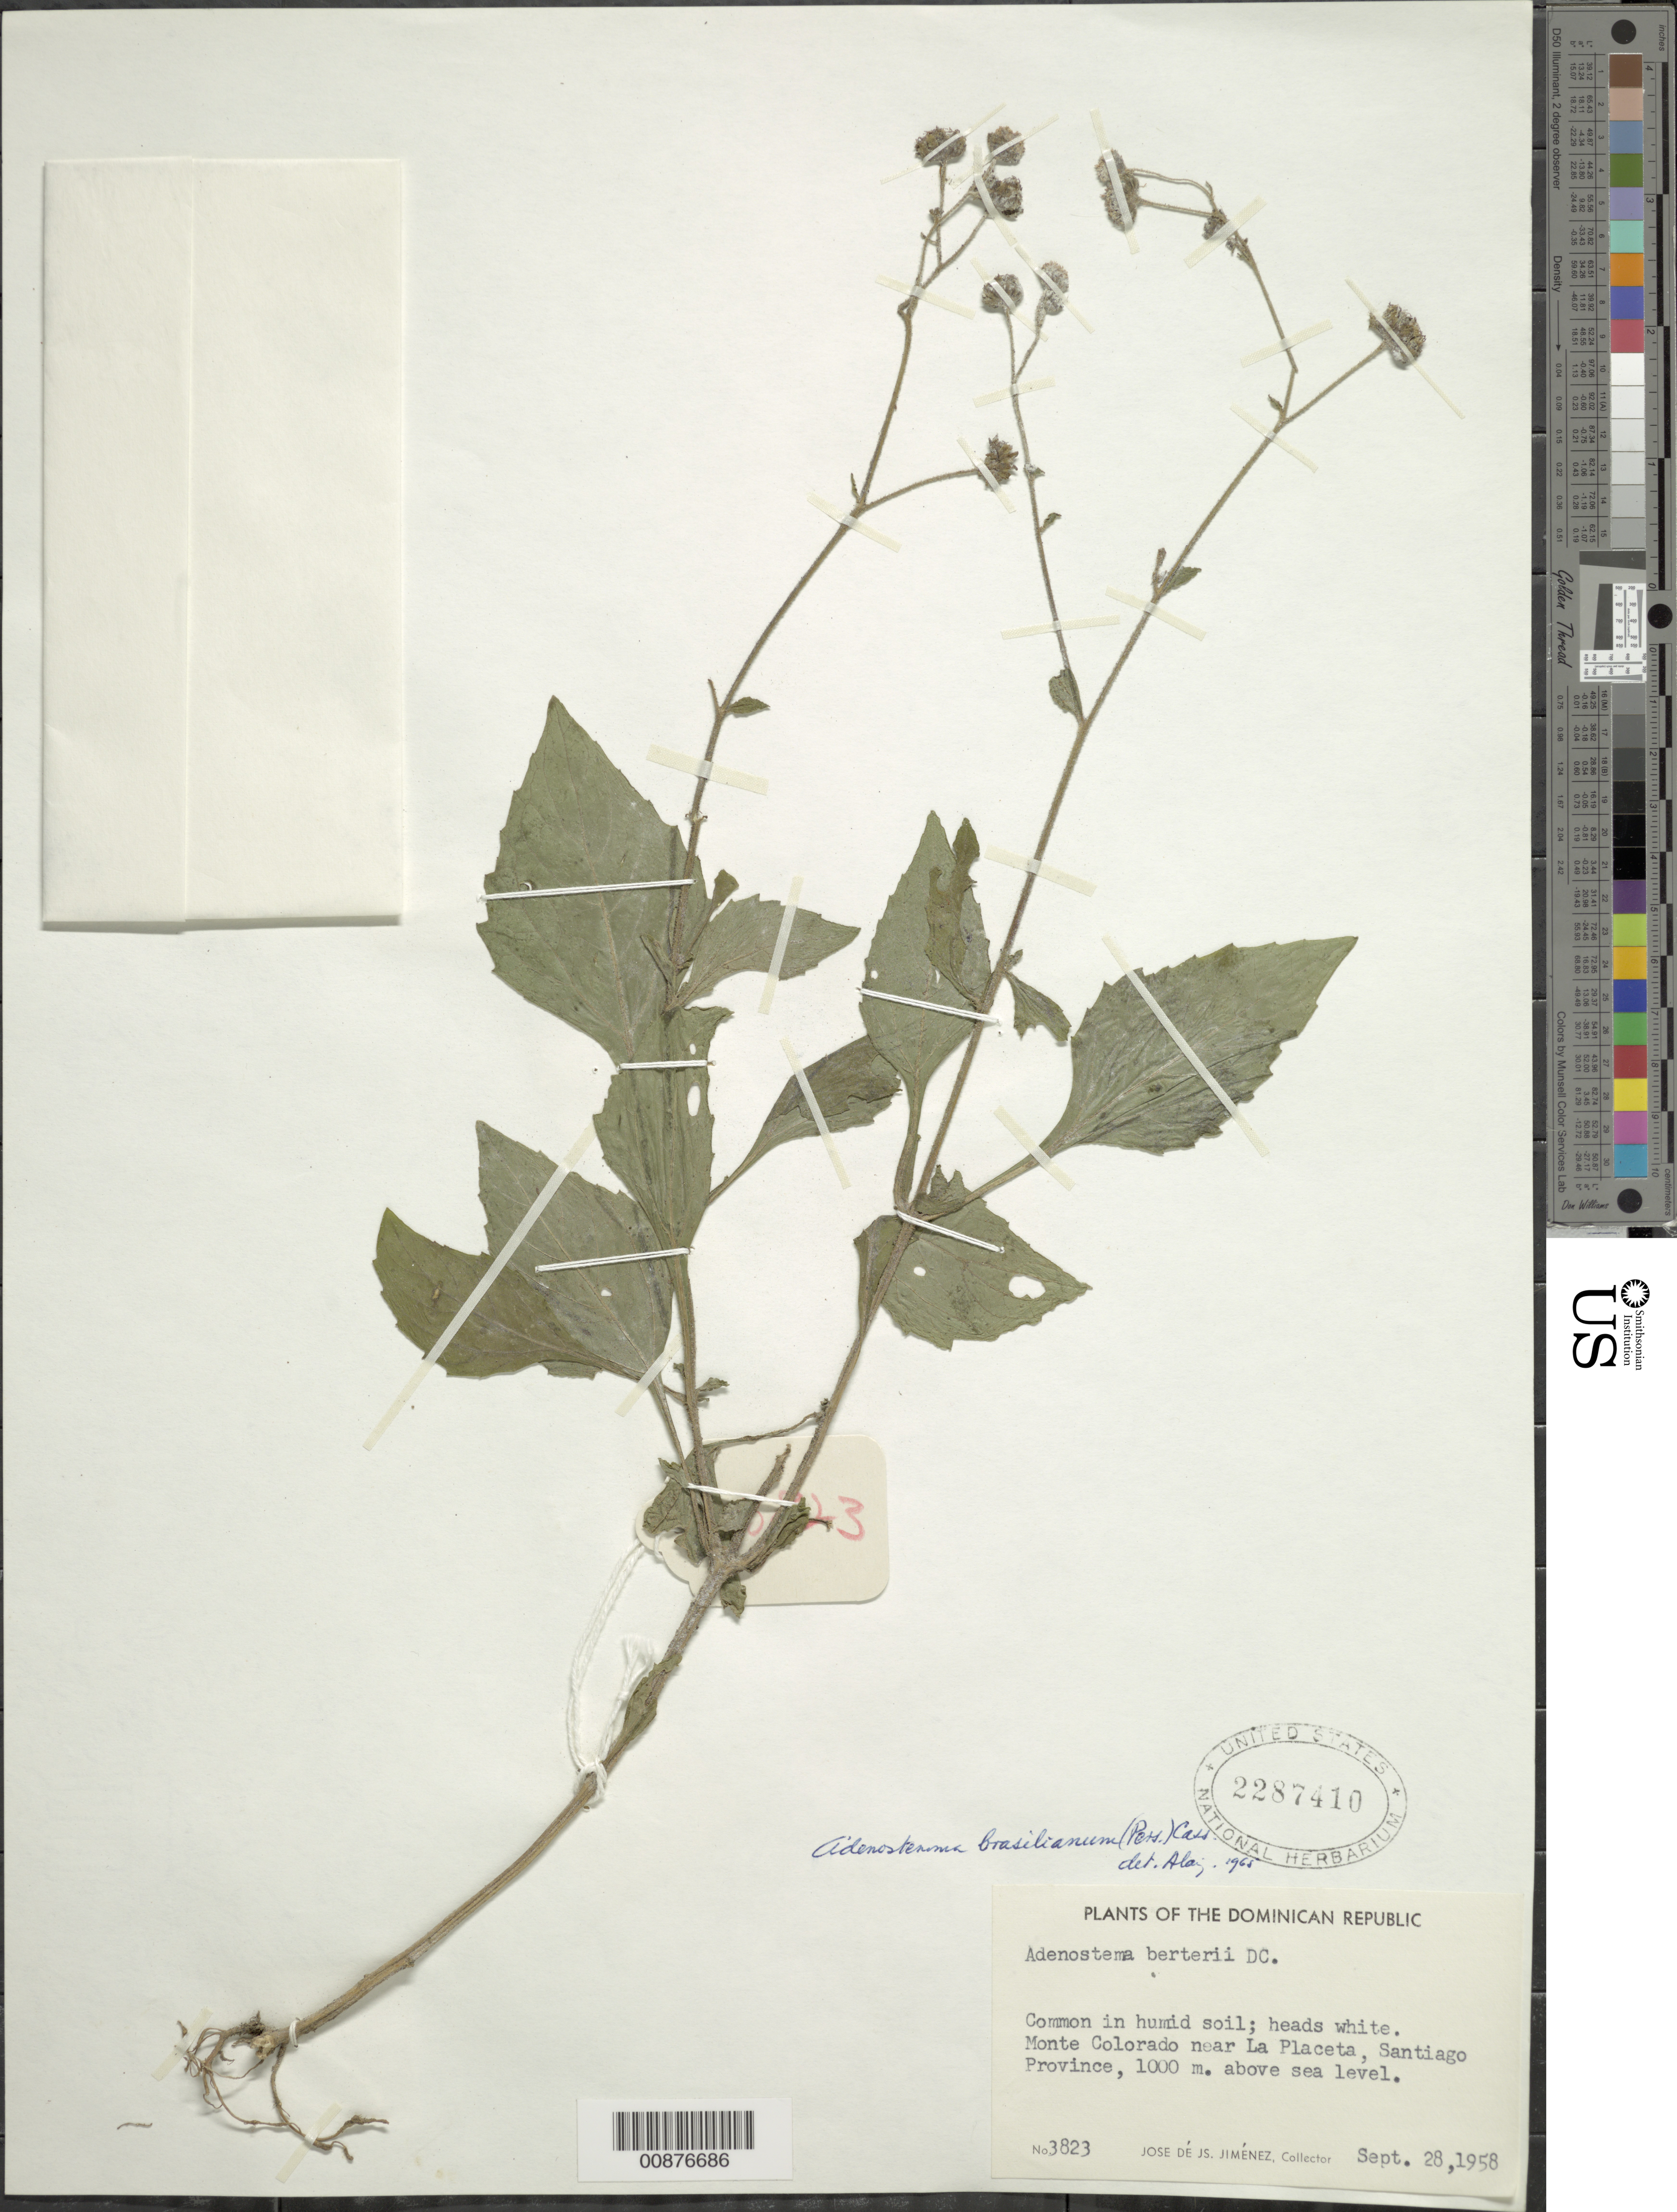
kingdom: Plantae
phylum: Tracheophyta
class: Magnoliopsida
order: Asterales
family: Asteraceae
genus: Adenostemma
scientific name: Adenostemma brasilianum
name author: (Pers.) Cass.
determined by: Liogier, Alain H.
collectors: J. J. Jiménez Almonte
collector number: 3823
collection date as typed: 28 Sep 1958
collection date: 1958-09-28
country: Dominican Republic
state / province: Santiago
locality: Monte Colorado, near La Placeta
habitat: Humid soil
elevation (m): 1000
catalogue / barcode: US 2287410